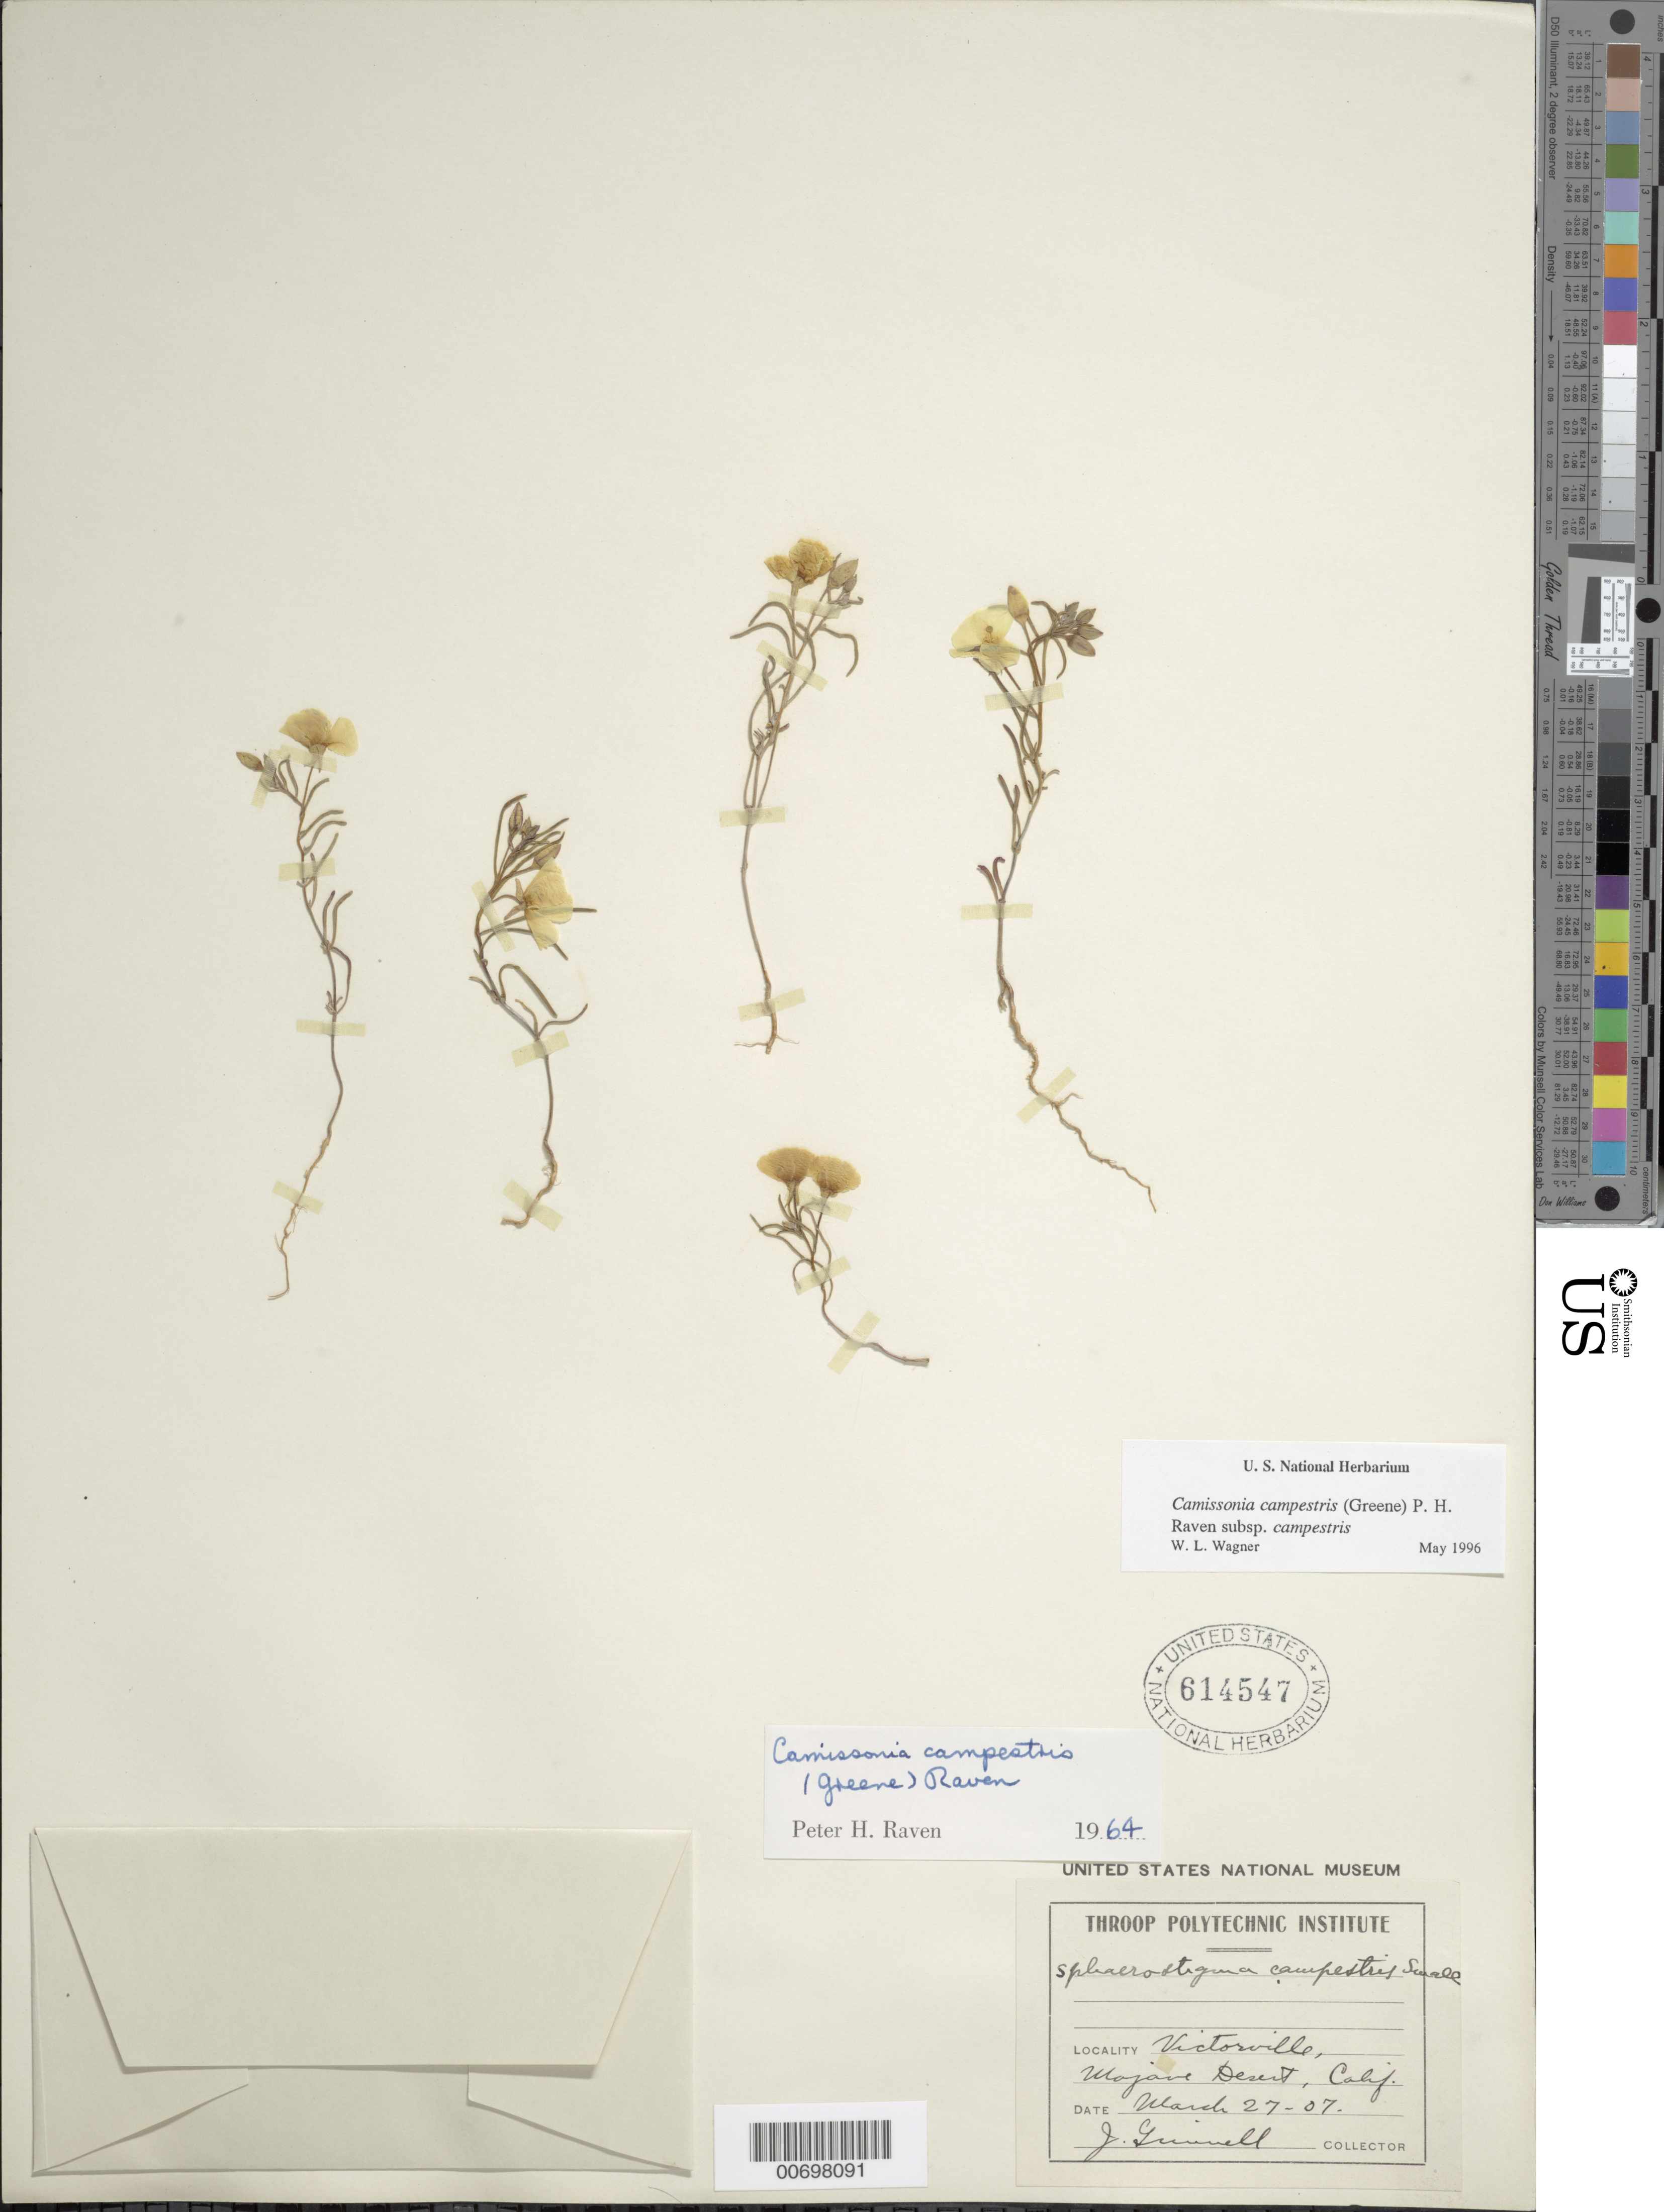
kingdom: Plantae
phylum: Tracheophyta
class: Magnoliopsida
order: Myrtales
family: Onagraceae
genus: Camissonia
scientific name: Camissonia campestris subsp. campestris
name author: (Greene) P.H. Raven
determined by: Wagner, W. L., (BOT), Smithsonian Institution - National Museum of Natural History (UNITED STATES)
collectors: J. Grinnell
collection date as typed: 27 Mar 1907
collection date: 1907-03-27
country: United States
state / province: California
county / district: Kern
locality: Victorville, Mohave Desert.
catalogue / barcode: US 614547